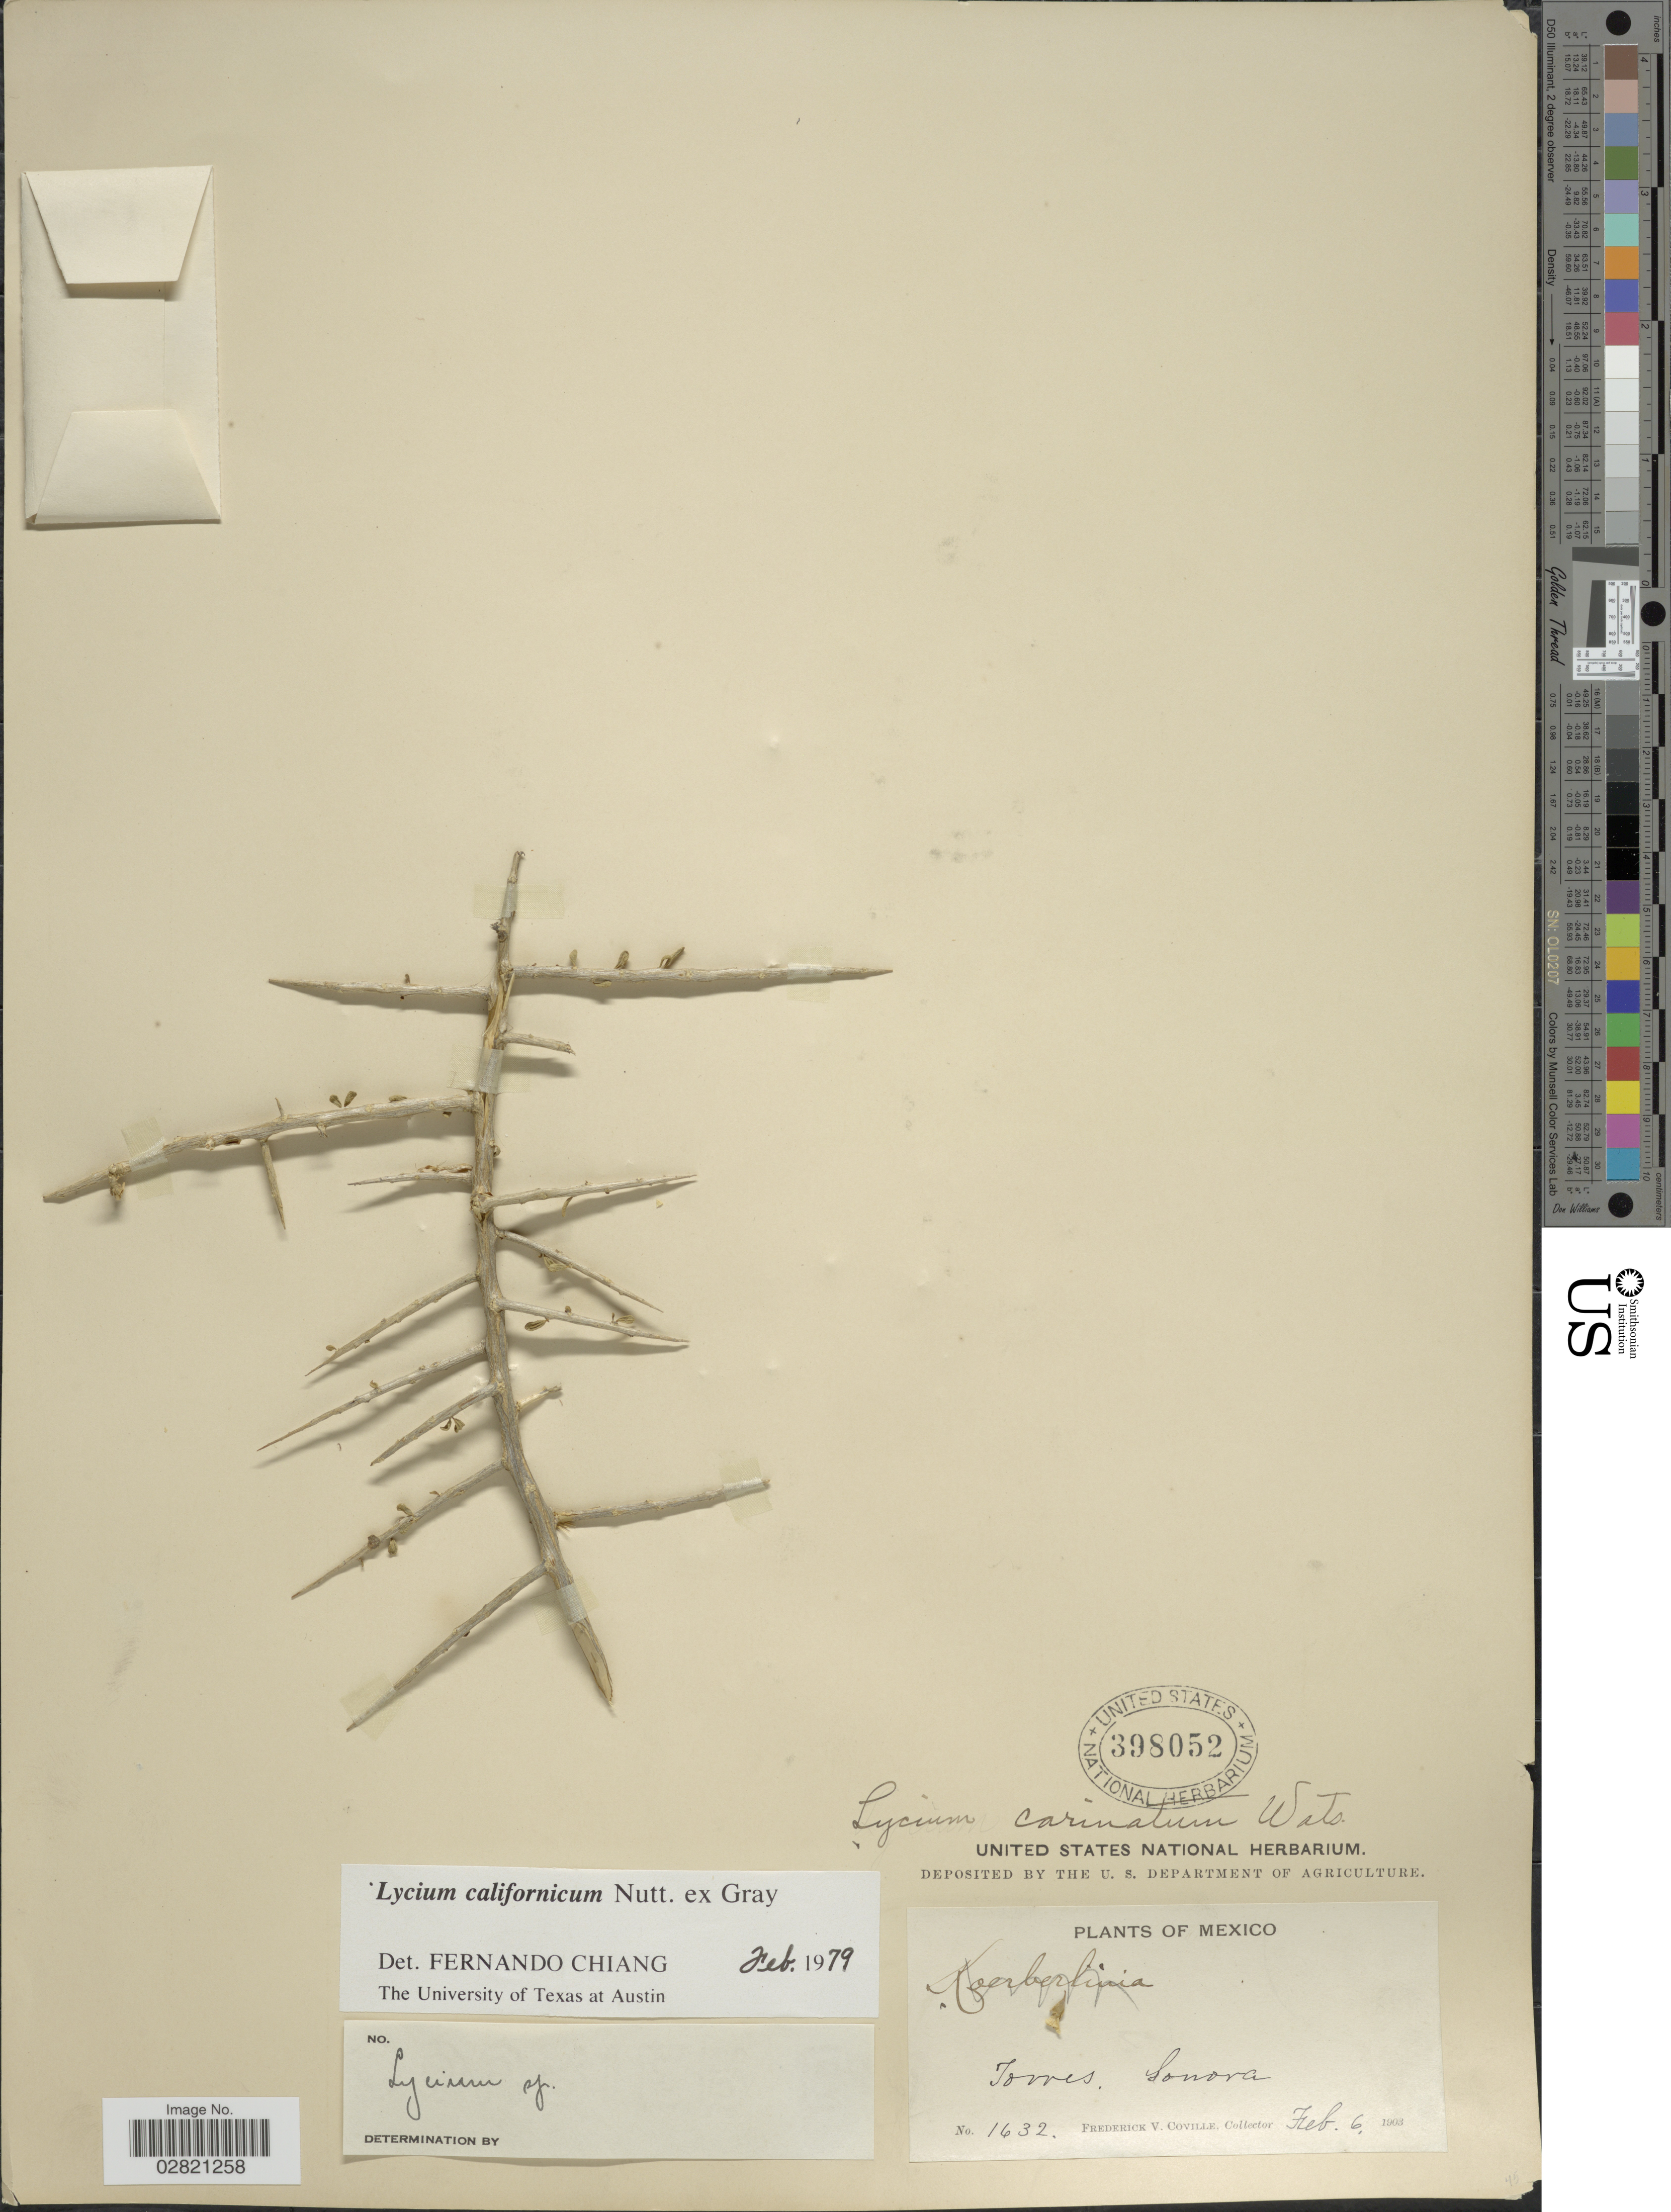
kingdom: Plantae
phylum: Tracheophyta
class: Magnoliopsida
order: Solanales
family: Solanaceae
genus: Lycium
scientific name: Lycium californicum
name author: Nutt. ex A. Gray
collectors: F. V. Coville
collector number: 1632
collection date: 1903-02-06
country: Mexico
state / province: Sonora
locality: Torres.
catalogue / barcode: US 398052